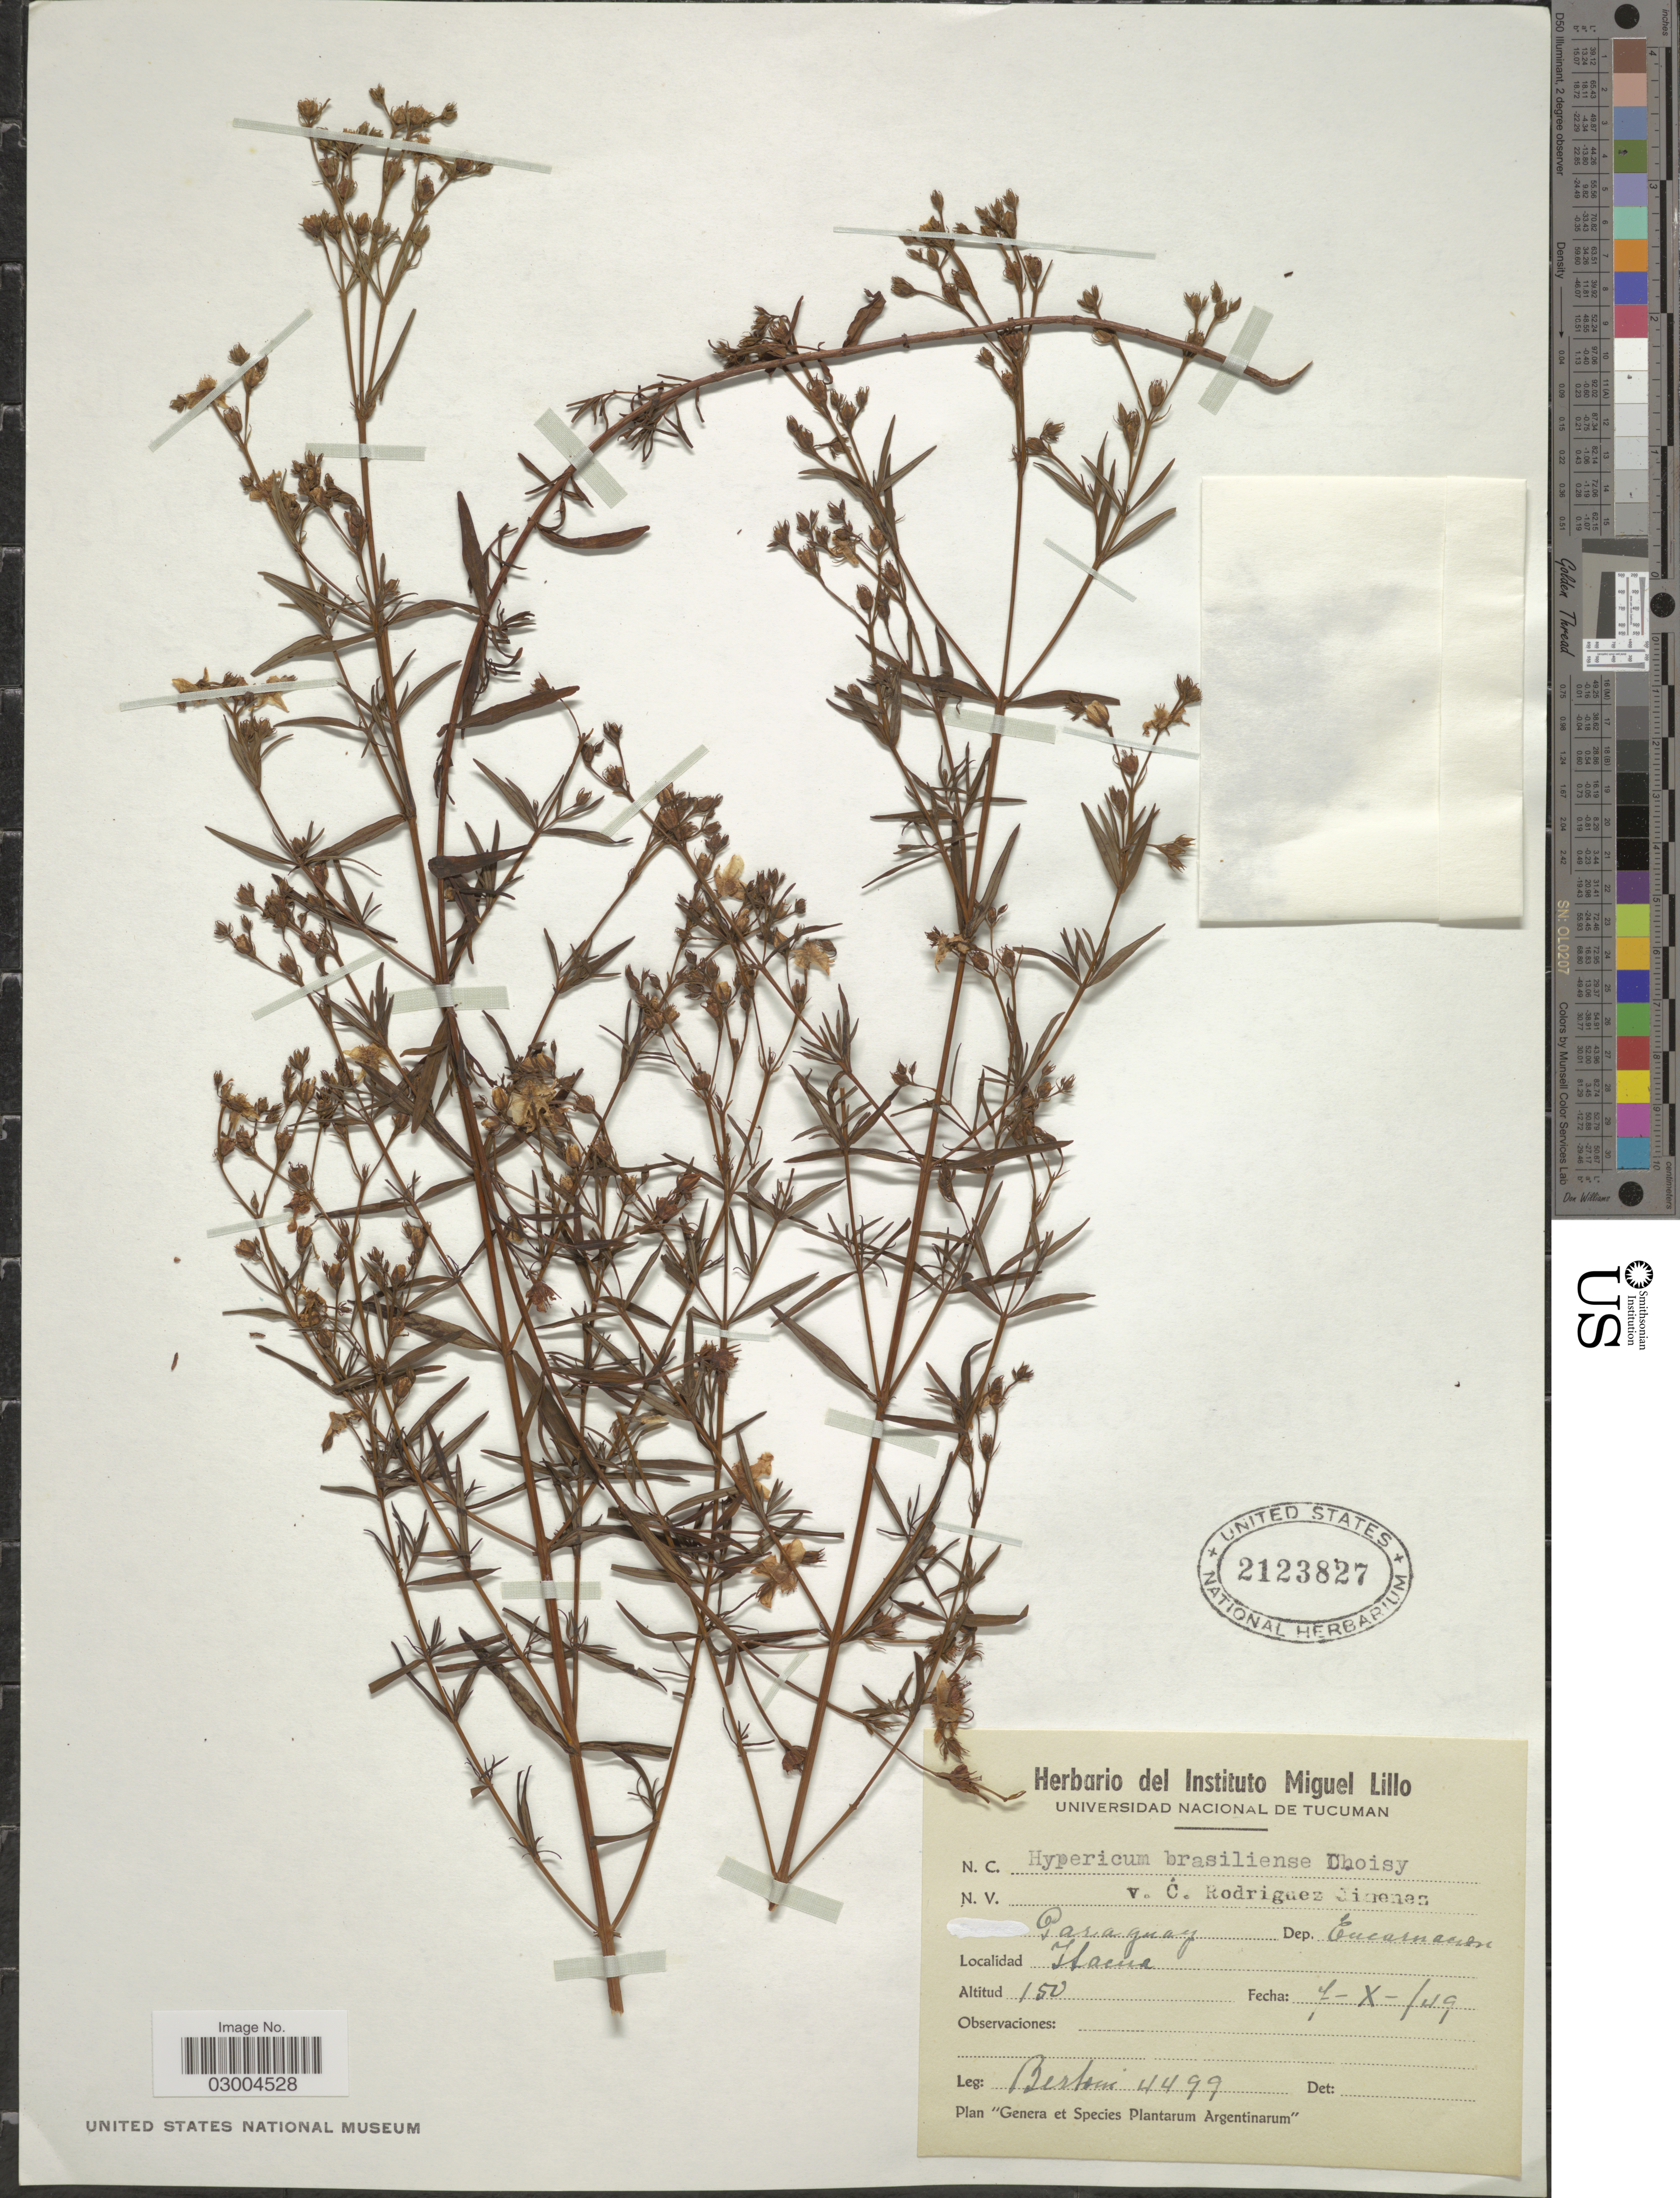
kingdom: Plantae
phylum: Tracheophyta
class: Magnoliopsida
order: Malpighiales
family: Hypericaceae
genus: Hypericum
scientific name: Hypericum brasiliense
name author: Choisy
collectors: -- Bertoni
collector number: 4499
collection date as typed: Transcribed d/m/y: 7/10/49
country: Paraguay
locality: Dep. Encarnacion. Itacua.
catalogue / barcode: US 2123827